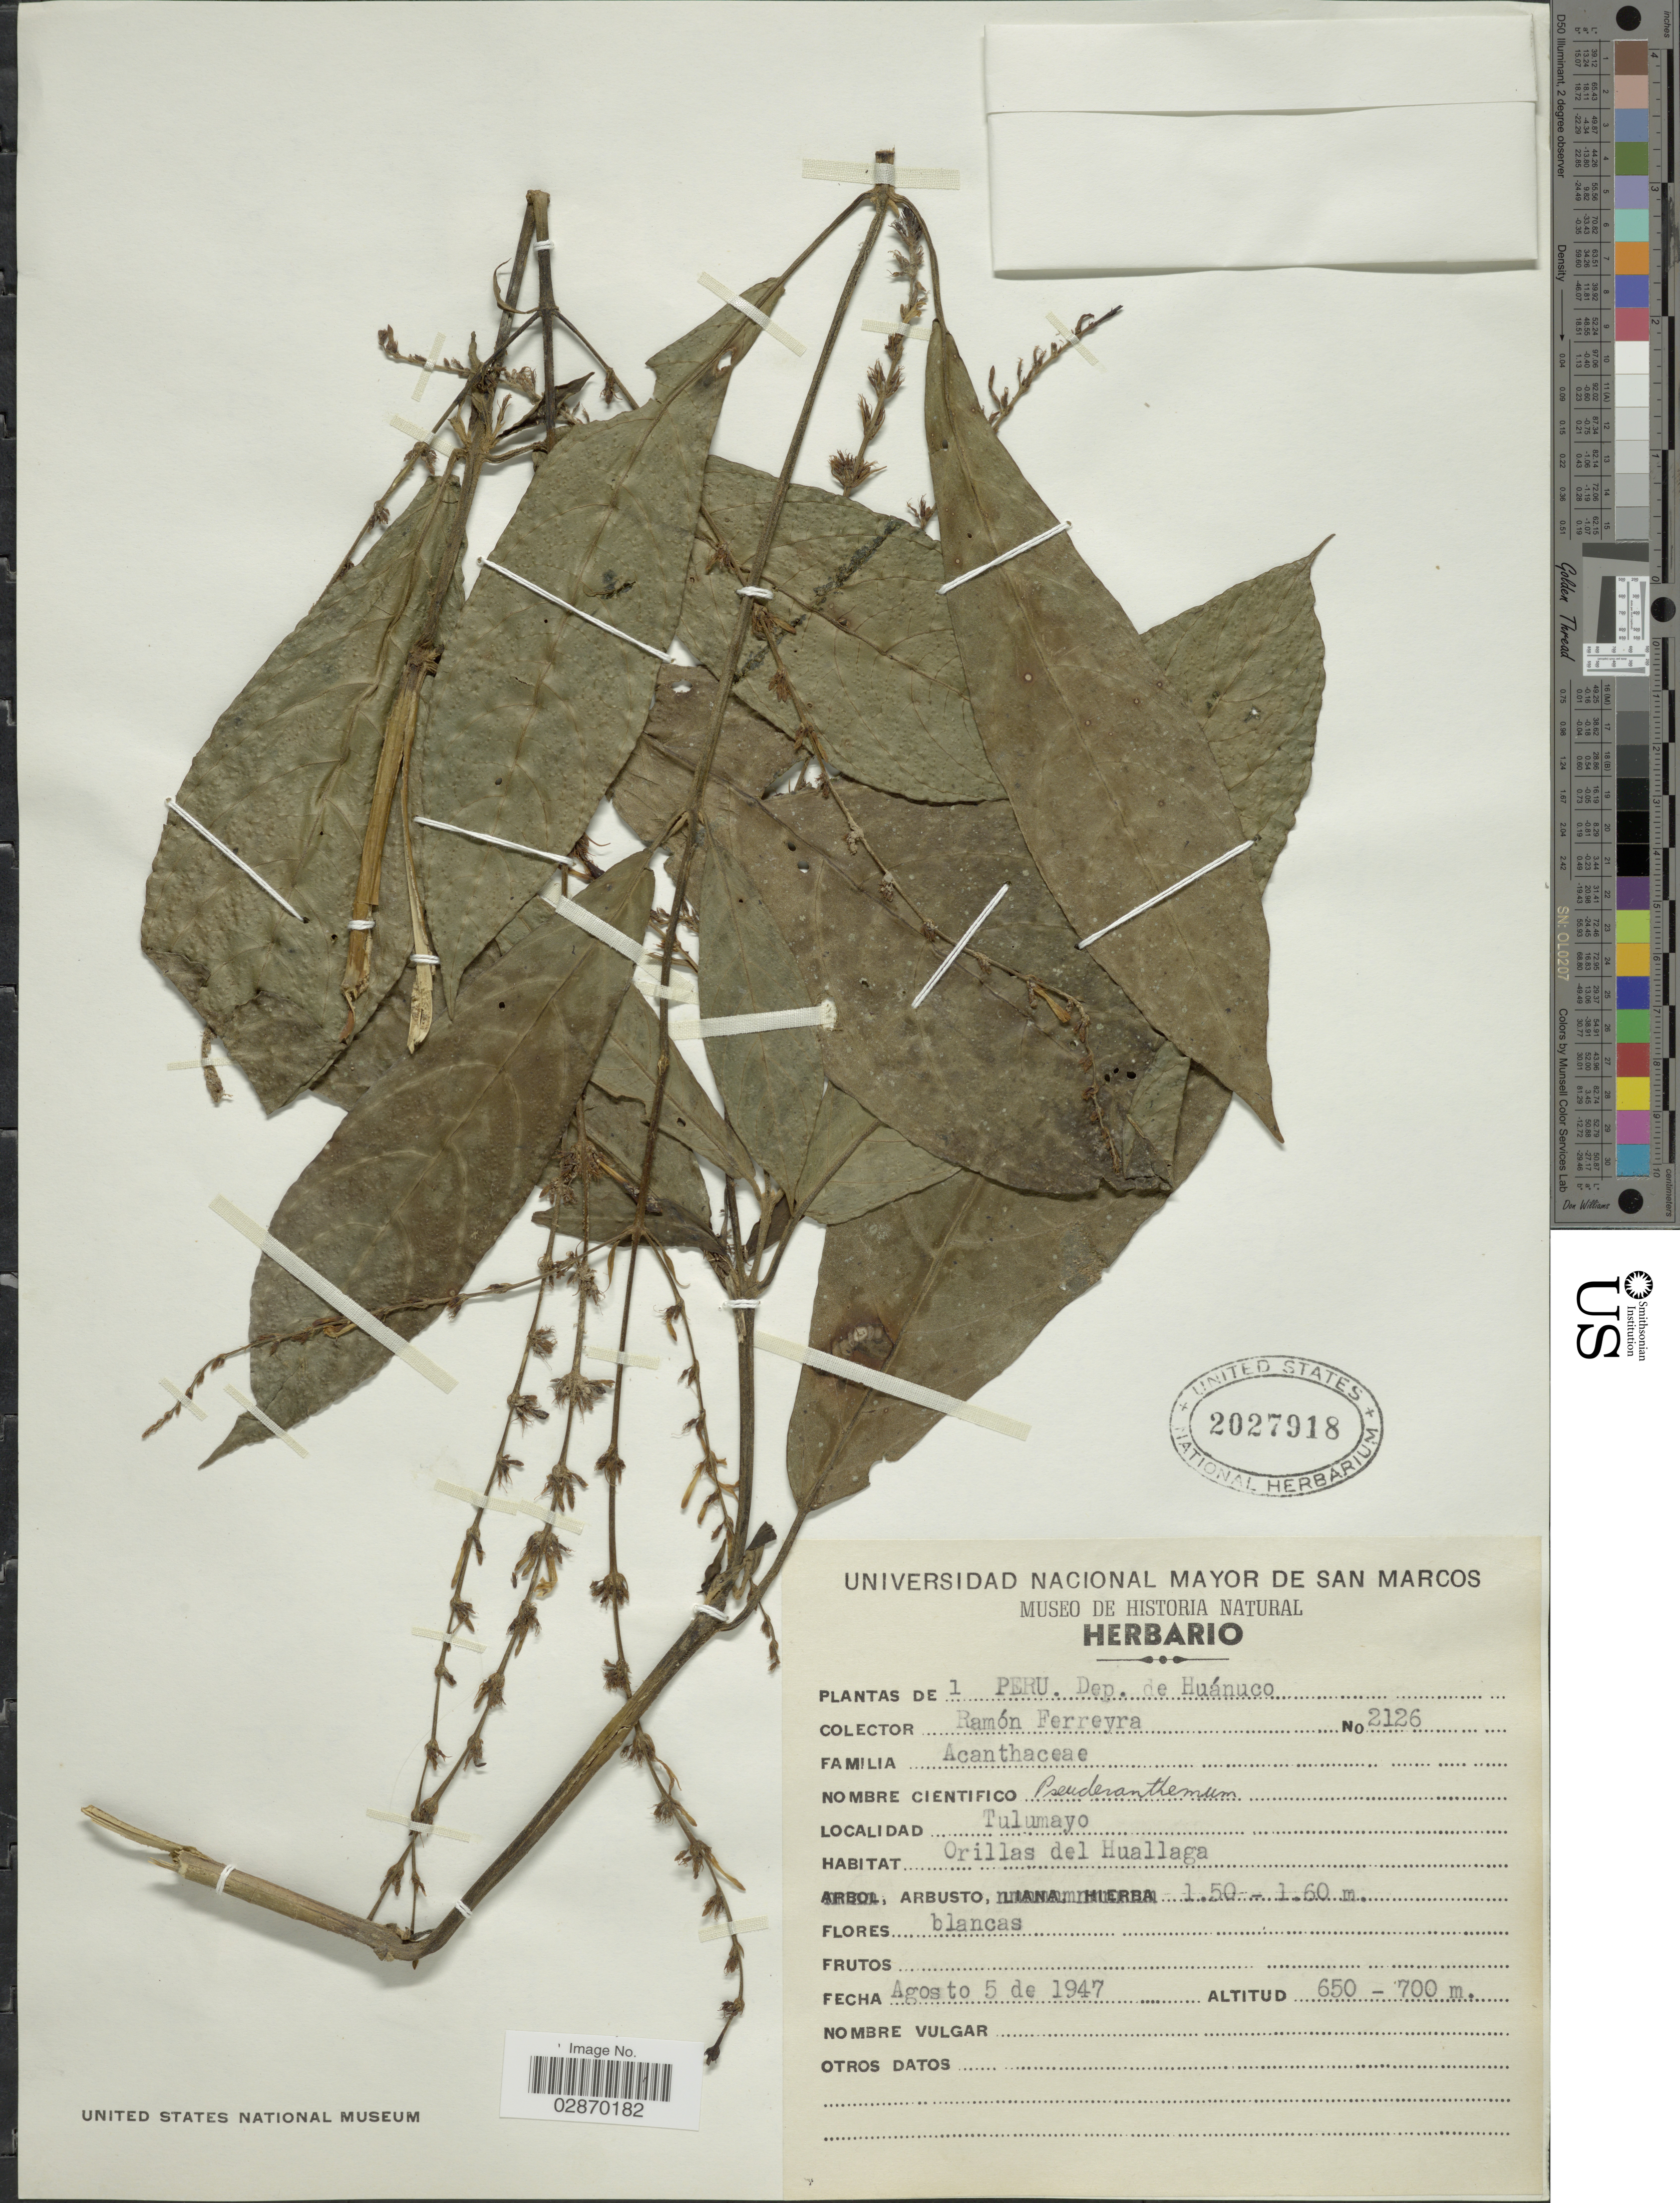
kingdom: Plantae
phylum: Tracheophyta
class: Magnoliopsida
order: Lamiales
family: Acanthaceae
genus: Pseuderanthemum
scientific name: Pseuderanthemum sp.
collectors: R. A. Ferreyra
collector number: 2126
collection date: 1947-08-05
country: Peru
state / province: Huánuco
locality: Dep. de Huánuco. Tulumayo. Orillas del Huallaga.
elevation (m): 650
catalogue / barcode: US 2027918